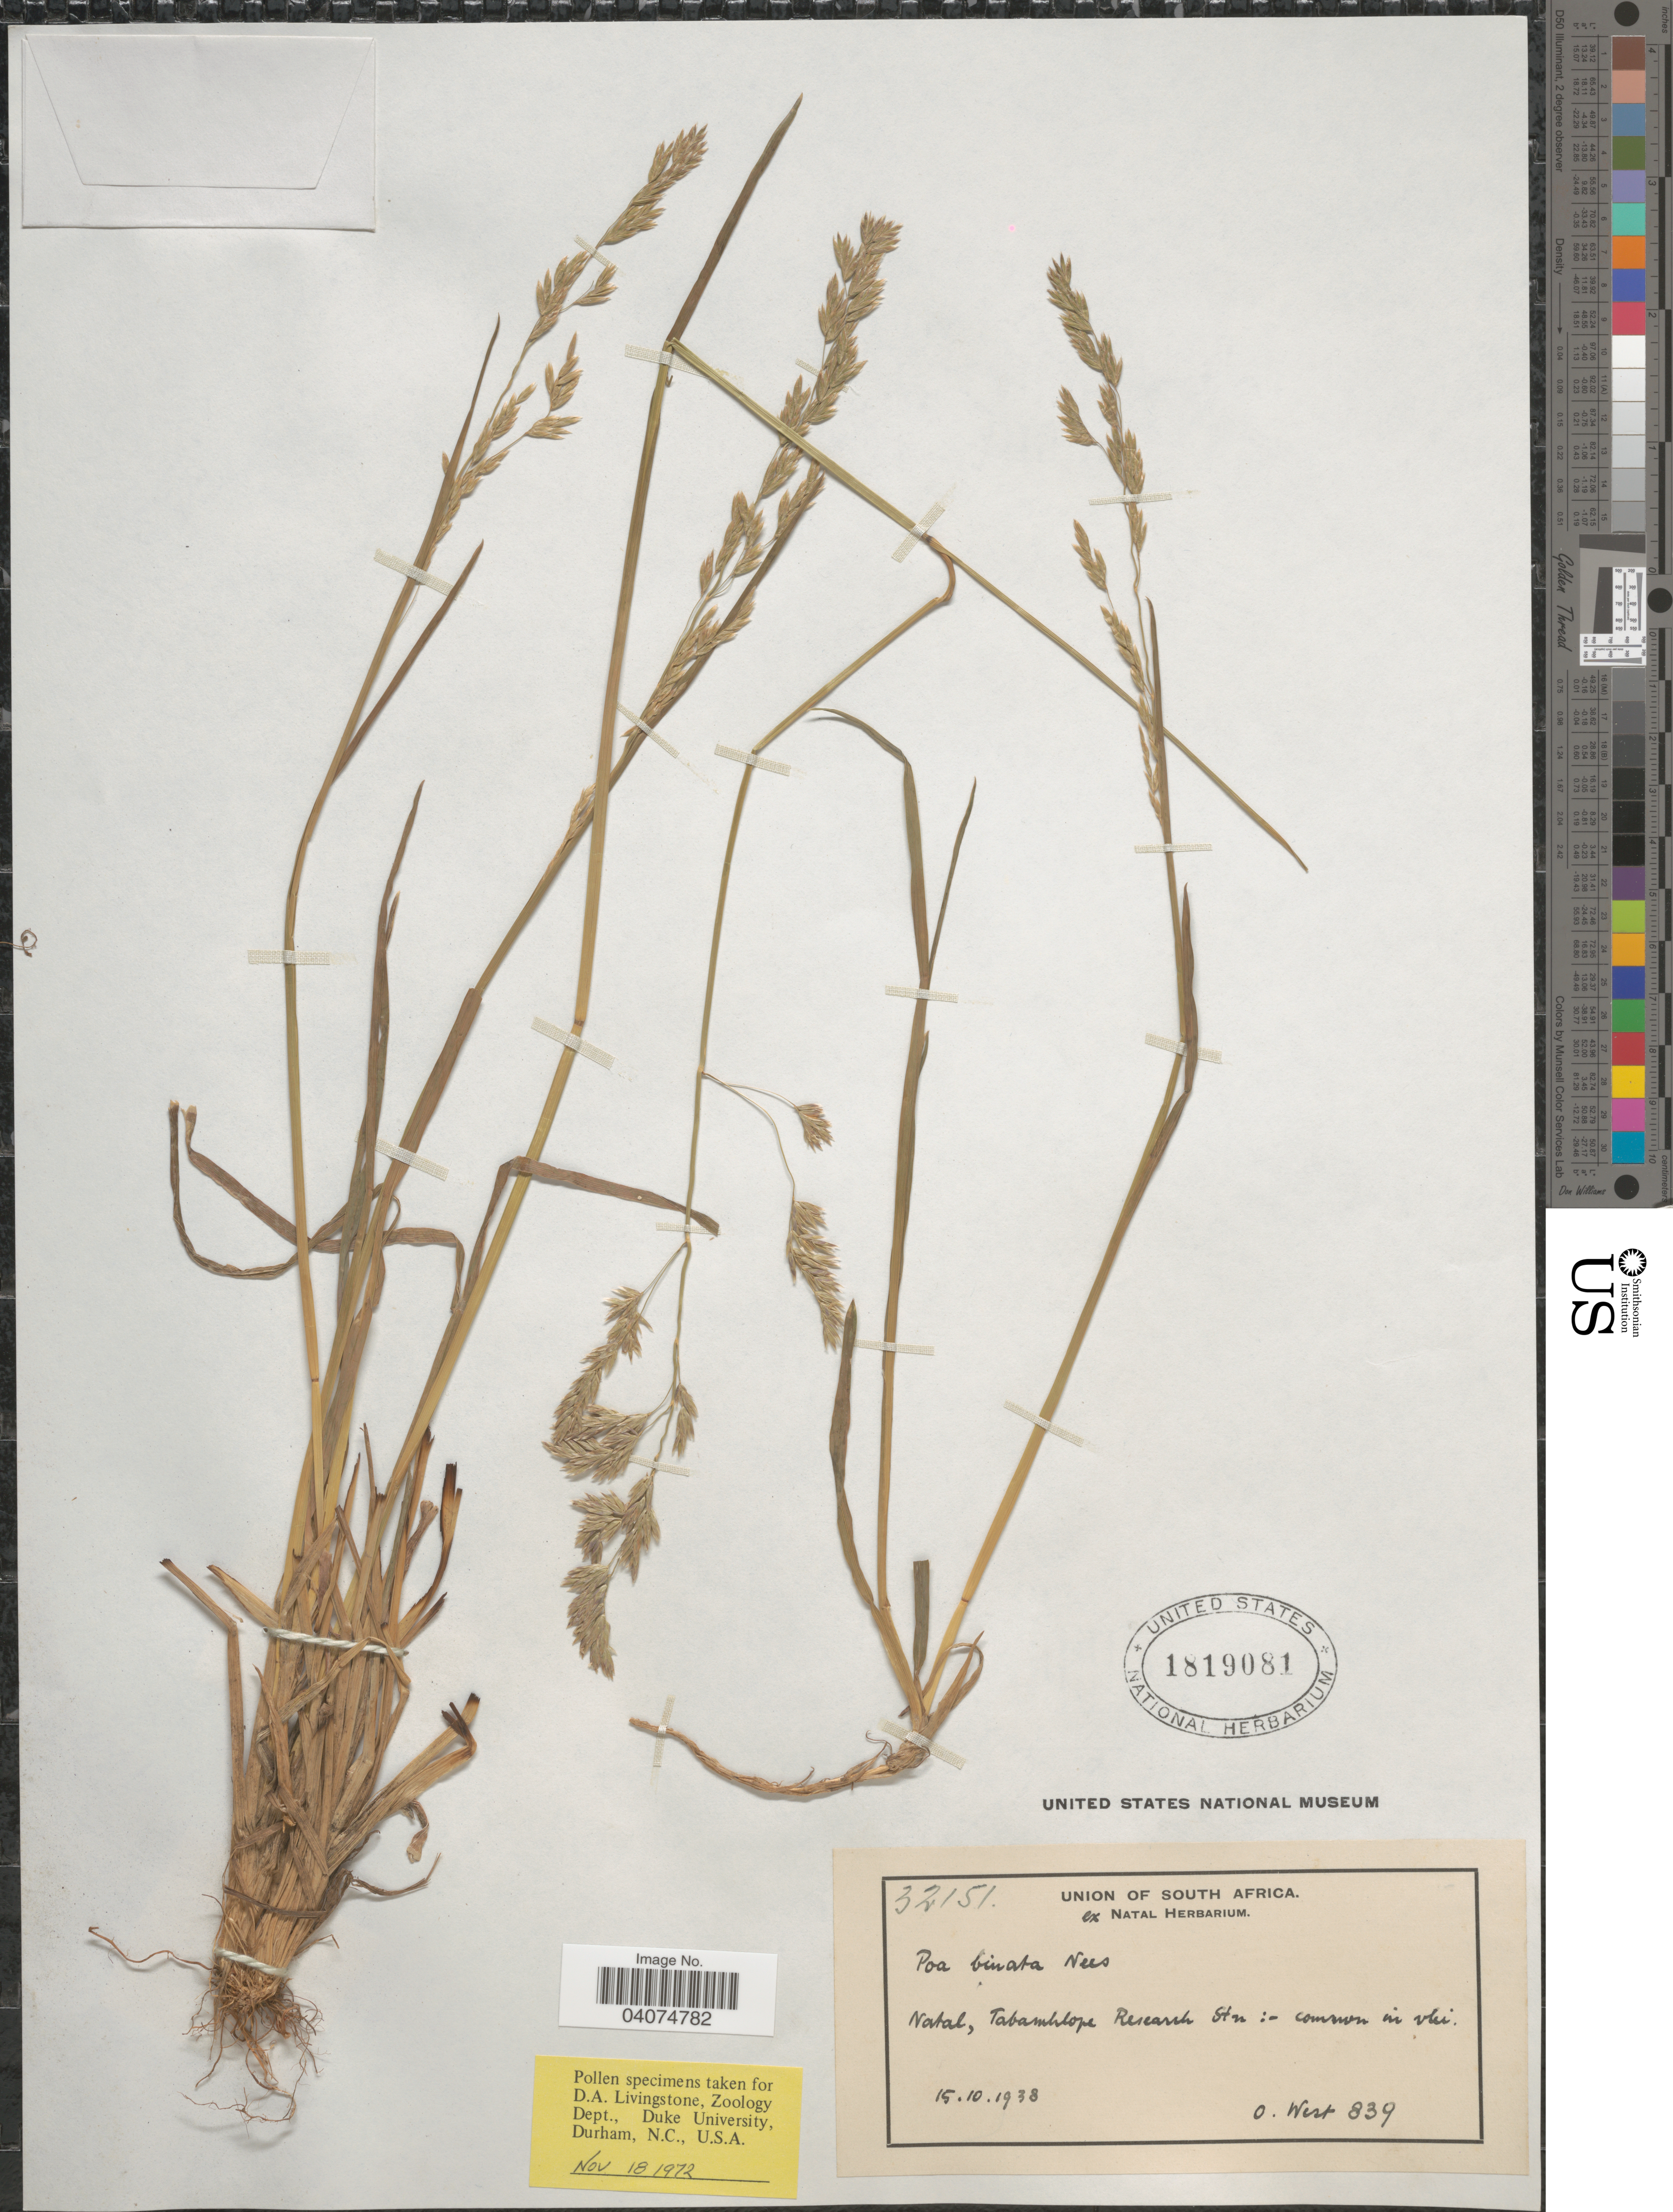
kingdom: Plantae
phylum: Tracheophyta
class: Liliopsida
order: Poales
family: Poaceae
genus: Poa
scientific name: Poa binata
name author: Nees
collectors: O. West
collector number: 839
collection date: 1938-10-15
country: South Africa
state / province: KwaZulu-Natal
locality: Union of South Africa. Natal, Tabamhlope Research Stn.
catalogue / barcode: US 1819081